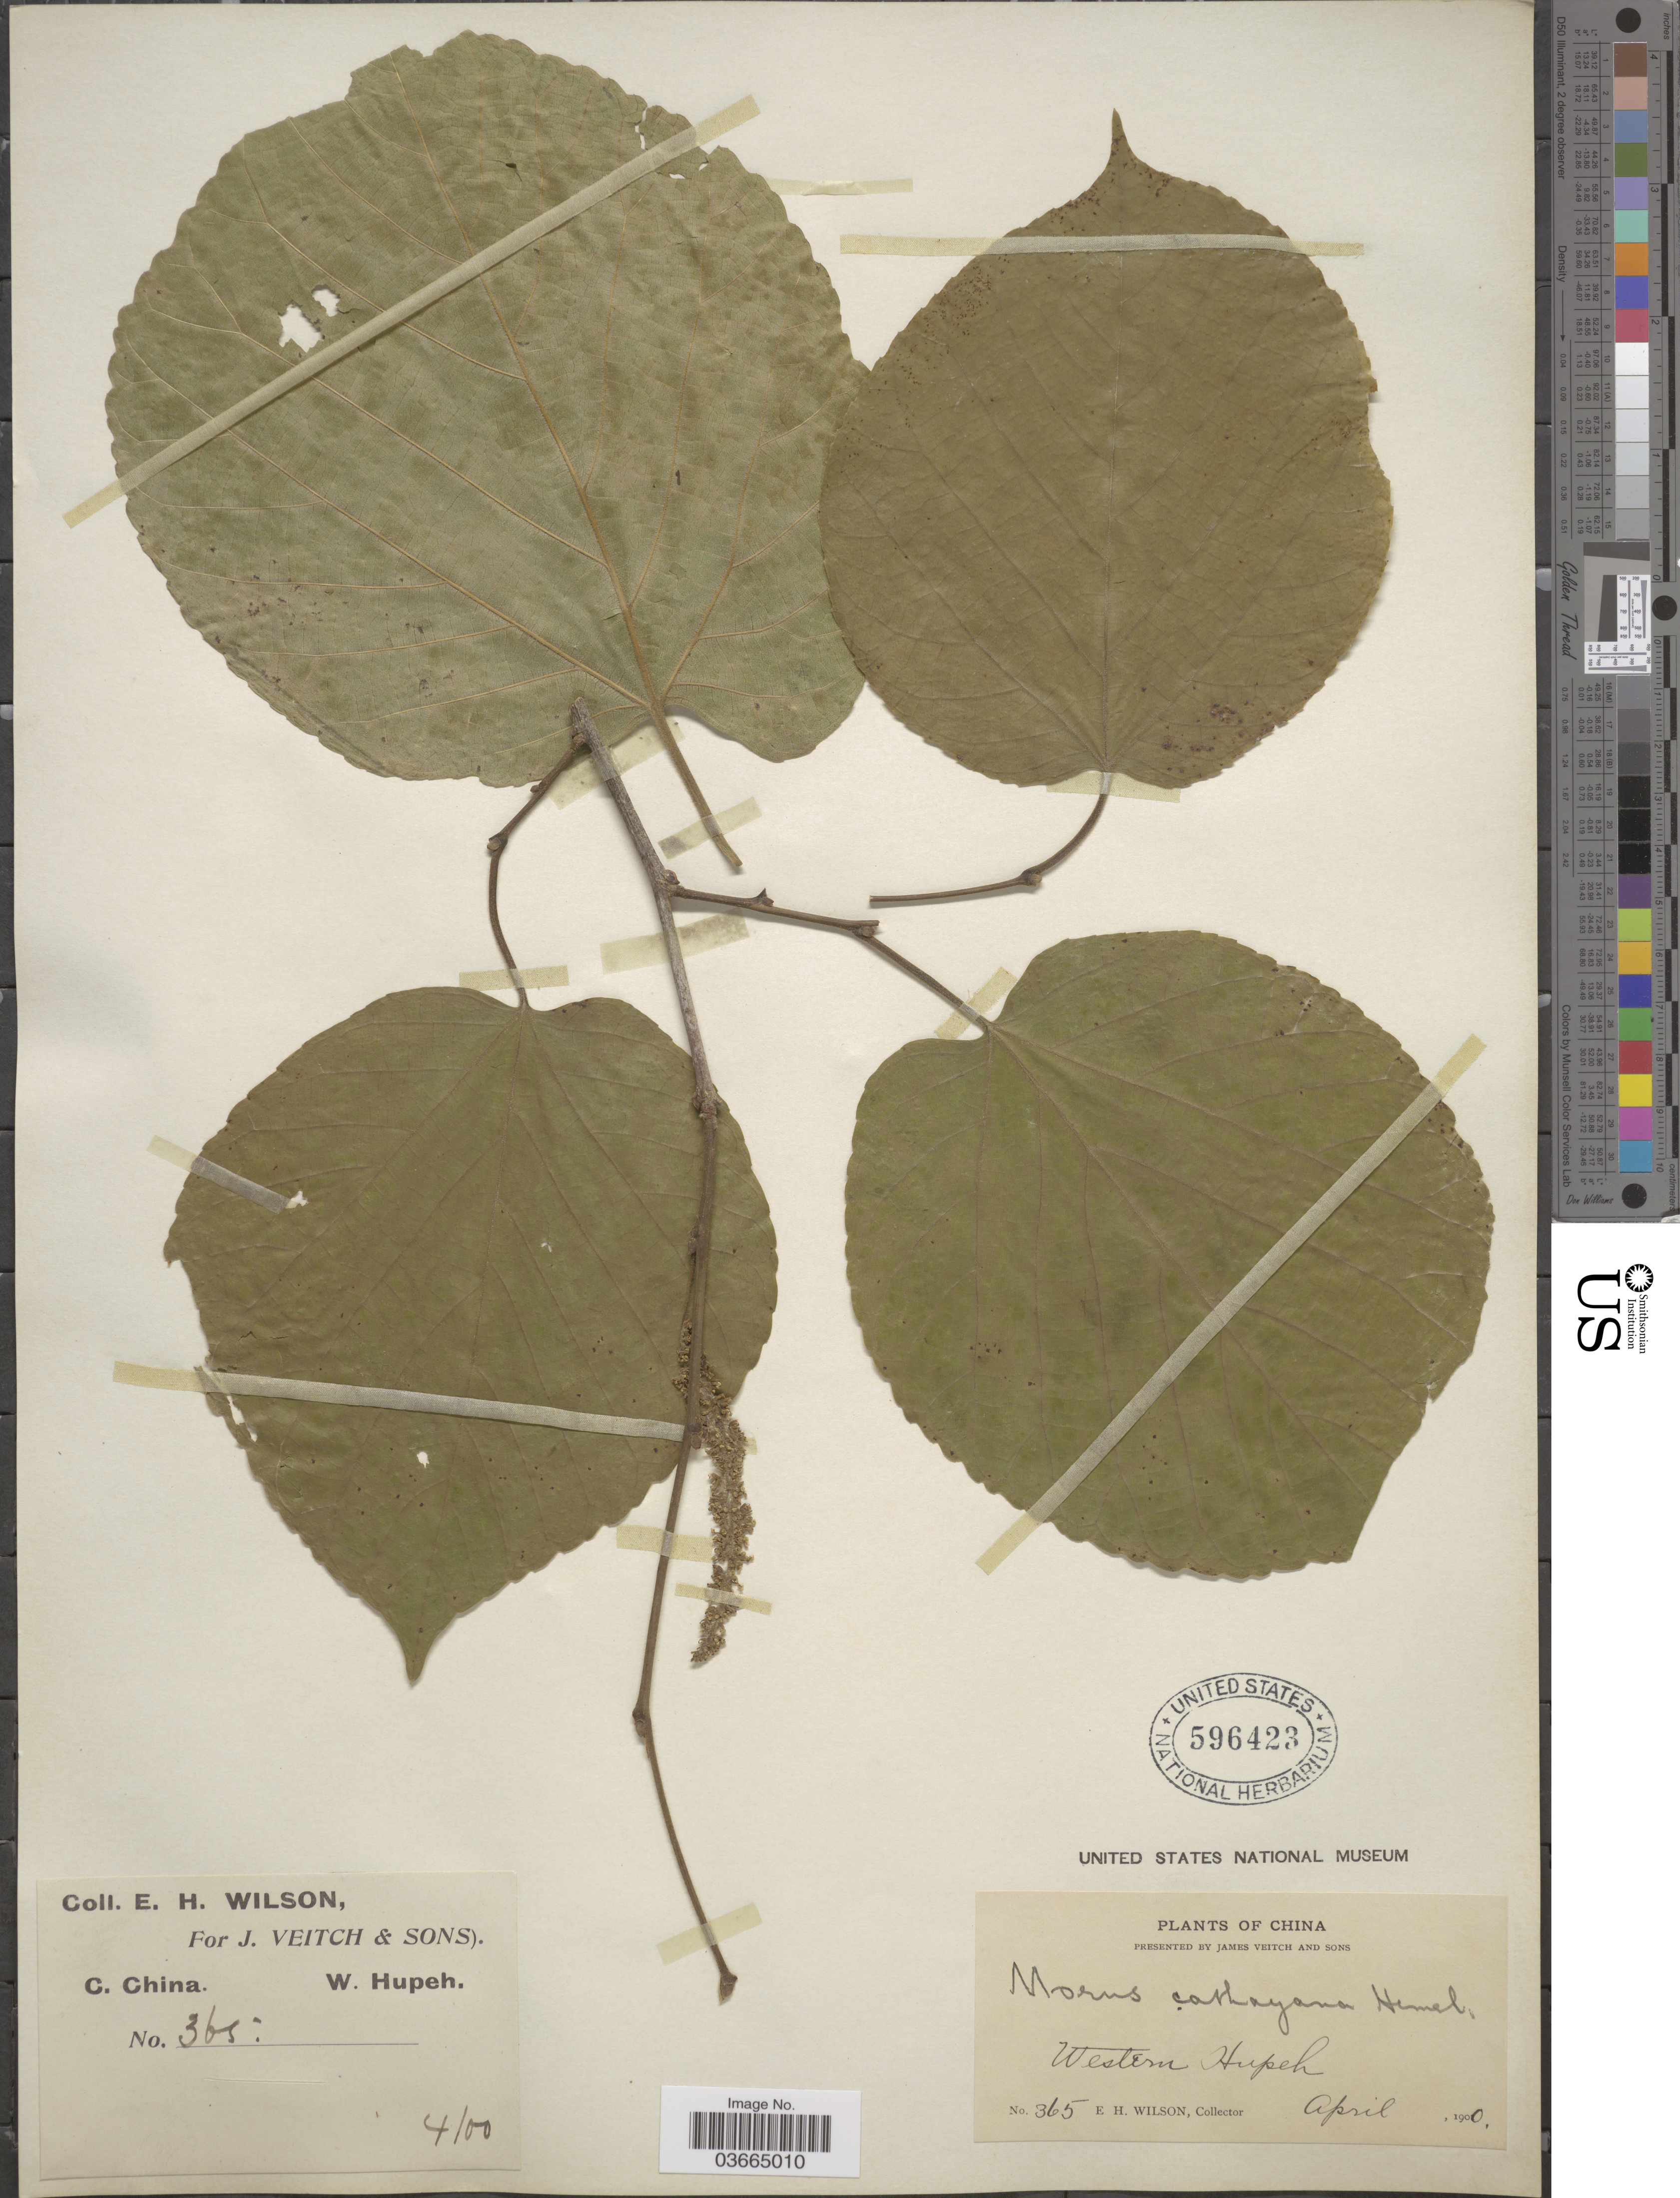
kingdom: Plantae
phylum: Tracheophyta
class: Magnoliopsida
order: Rosales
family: Moraceae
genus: Morus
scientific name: Morus cathayana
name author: Hemsl.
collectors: E. Wilson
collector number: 365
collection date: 1900-04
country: China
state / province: Hubei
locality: C. China. Western Hupeh.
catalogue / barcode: US 596423